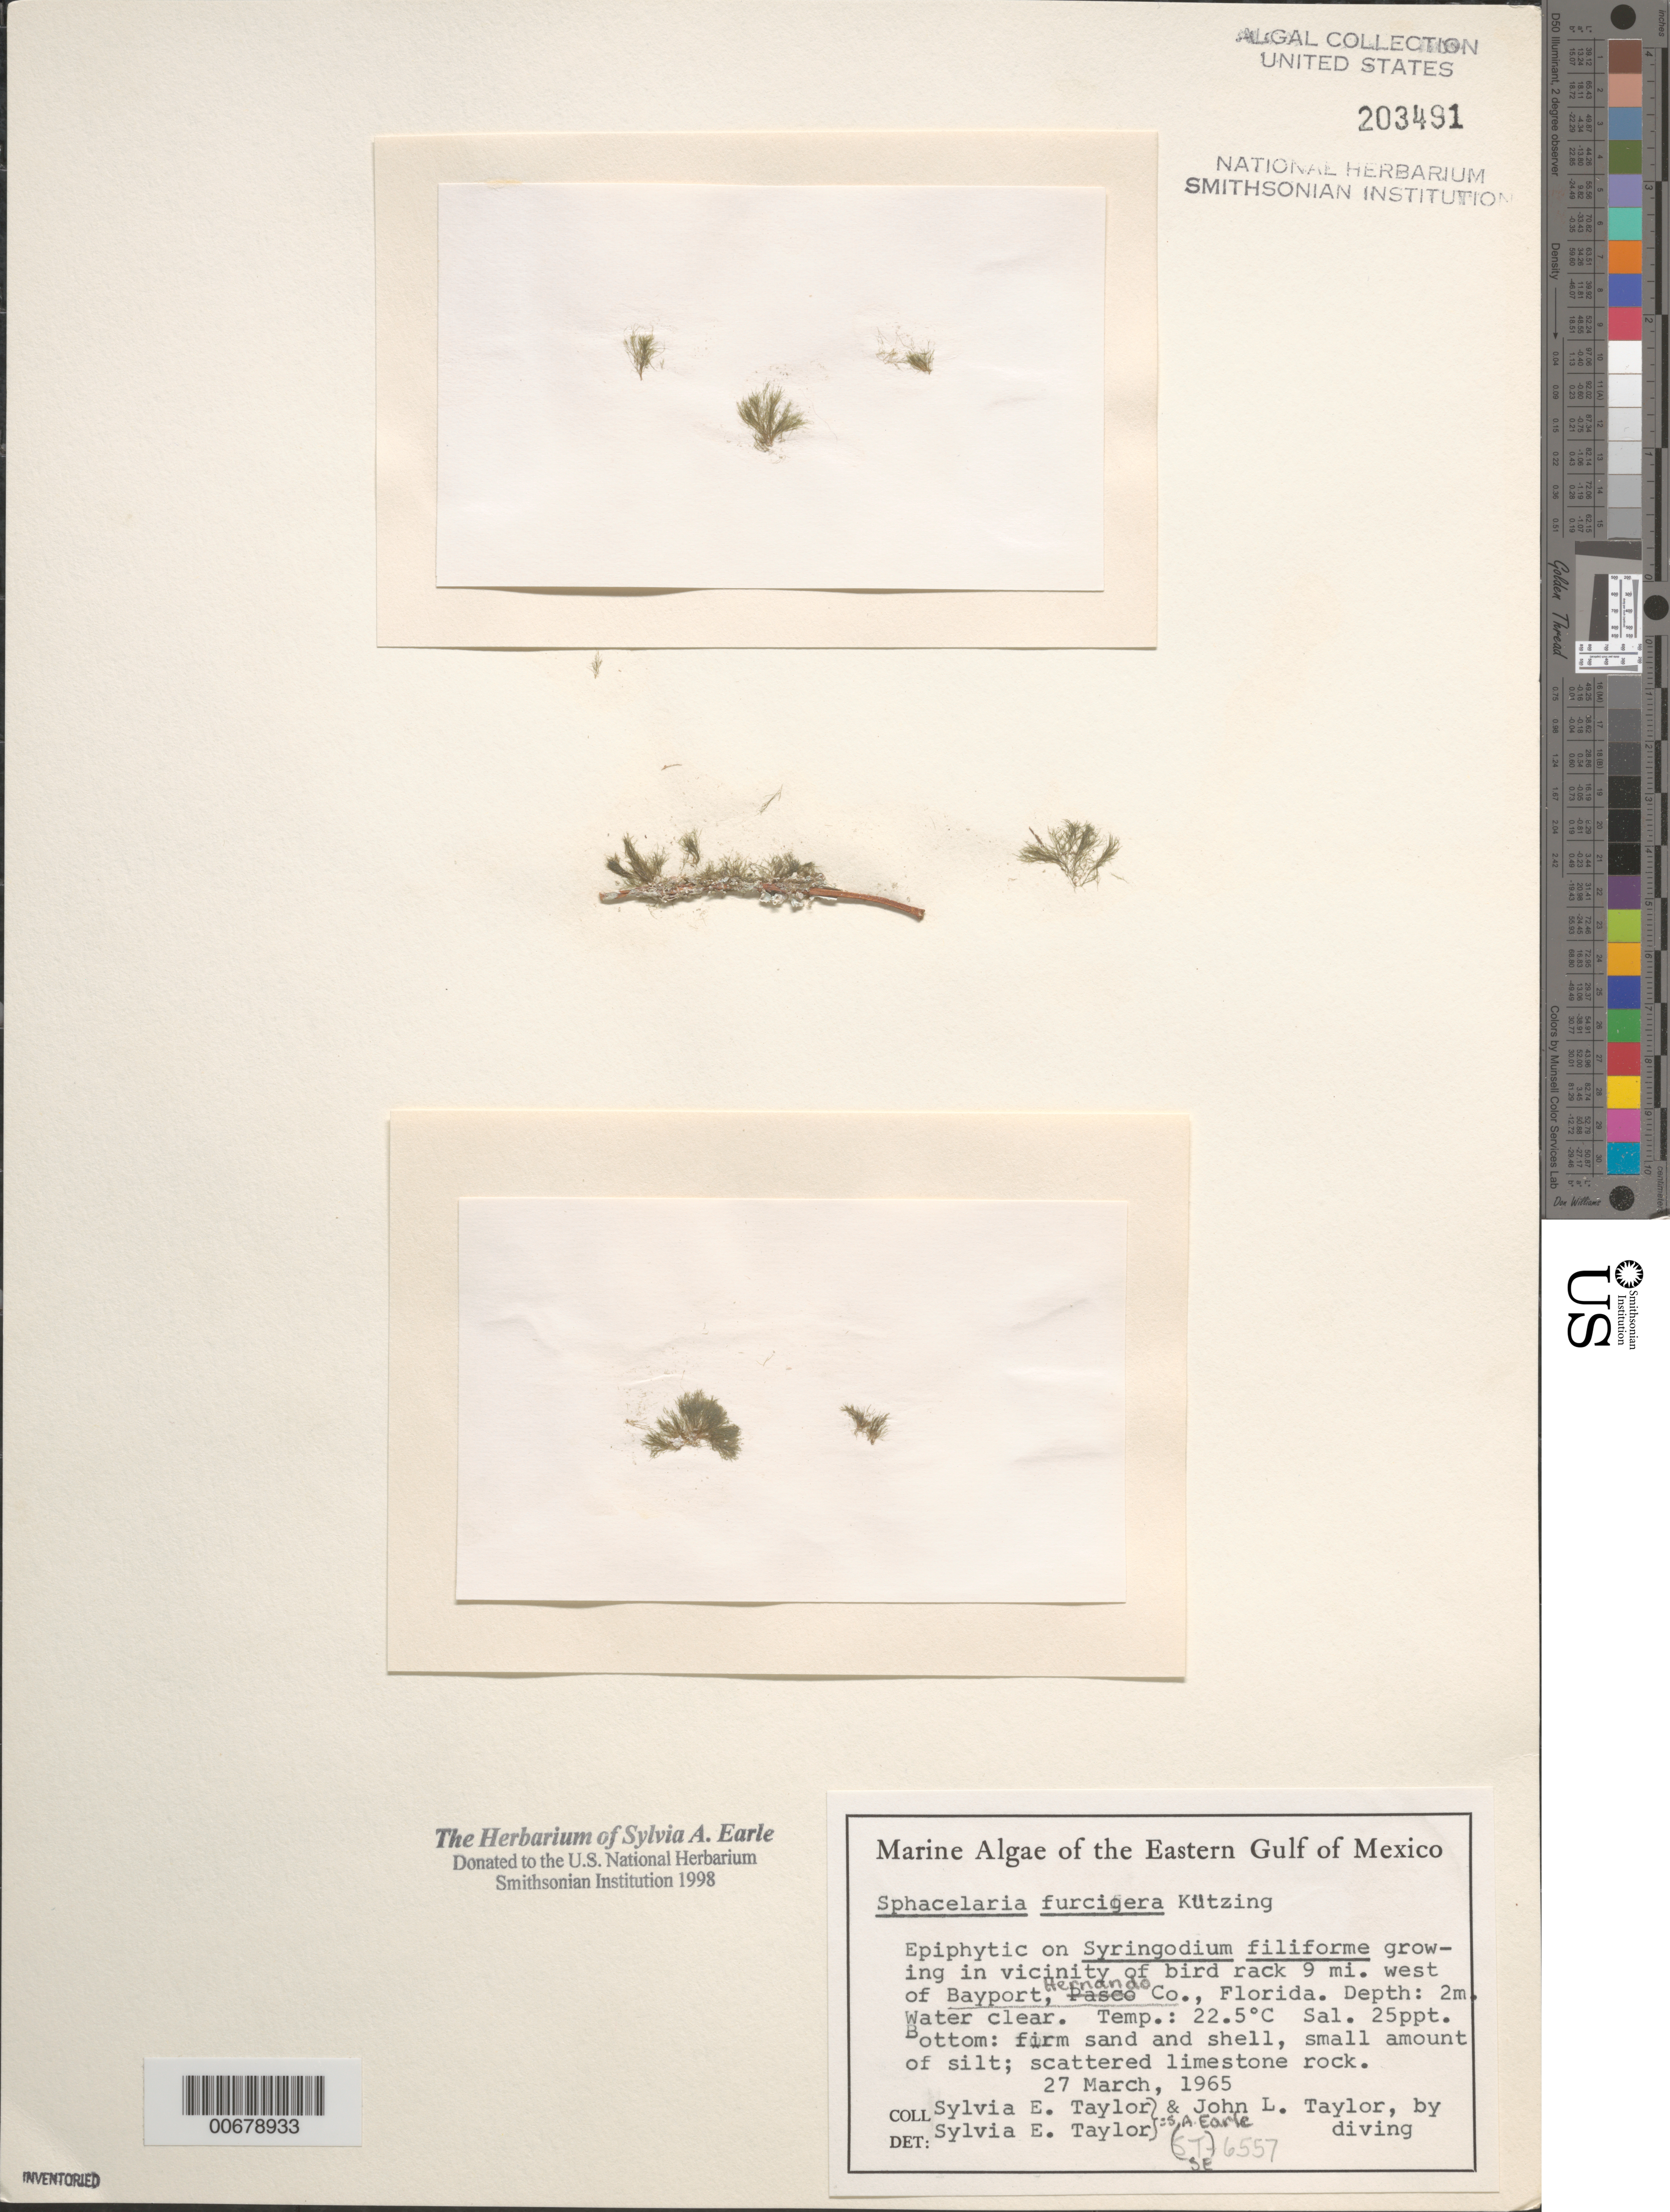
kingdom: Chromista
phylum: Ochrophyta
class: Phaeophyceae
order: Sphacelariales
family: Sphacelariaceae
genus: Sphacelaria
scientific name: Sphacelaria rigidula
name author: Kütz.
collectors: S. A. Earle & J. L. Taylor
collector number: SE 6557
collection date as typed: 27 Mar 1965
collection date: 1965-03-27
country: United States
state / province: Florida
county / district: Hernando County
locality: Near bird rack 9 miles off (west of) Bayport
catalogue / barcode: US 203491